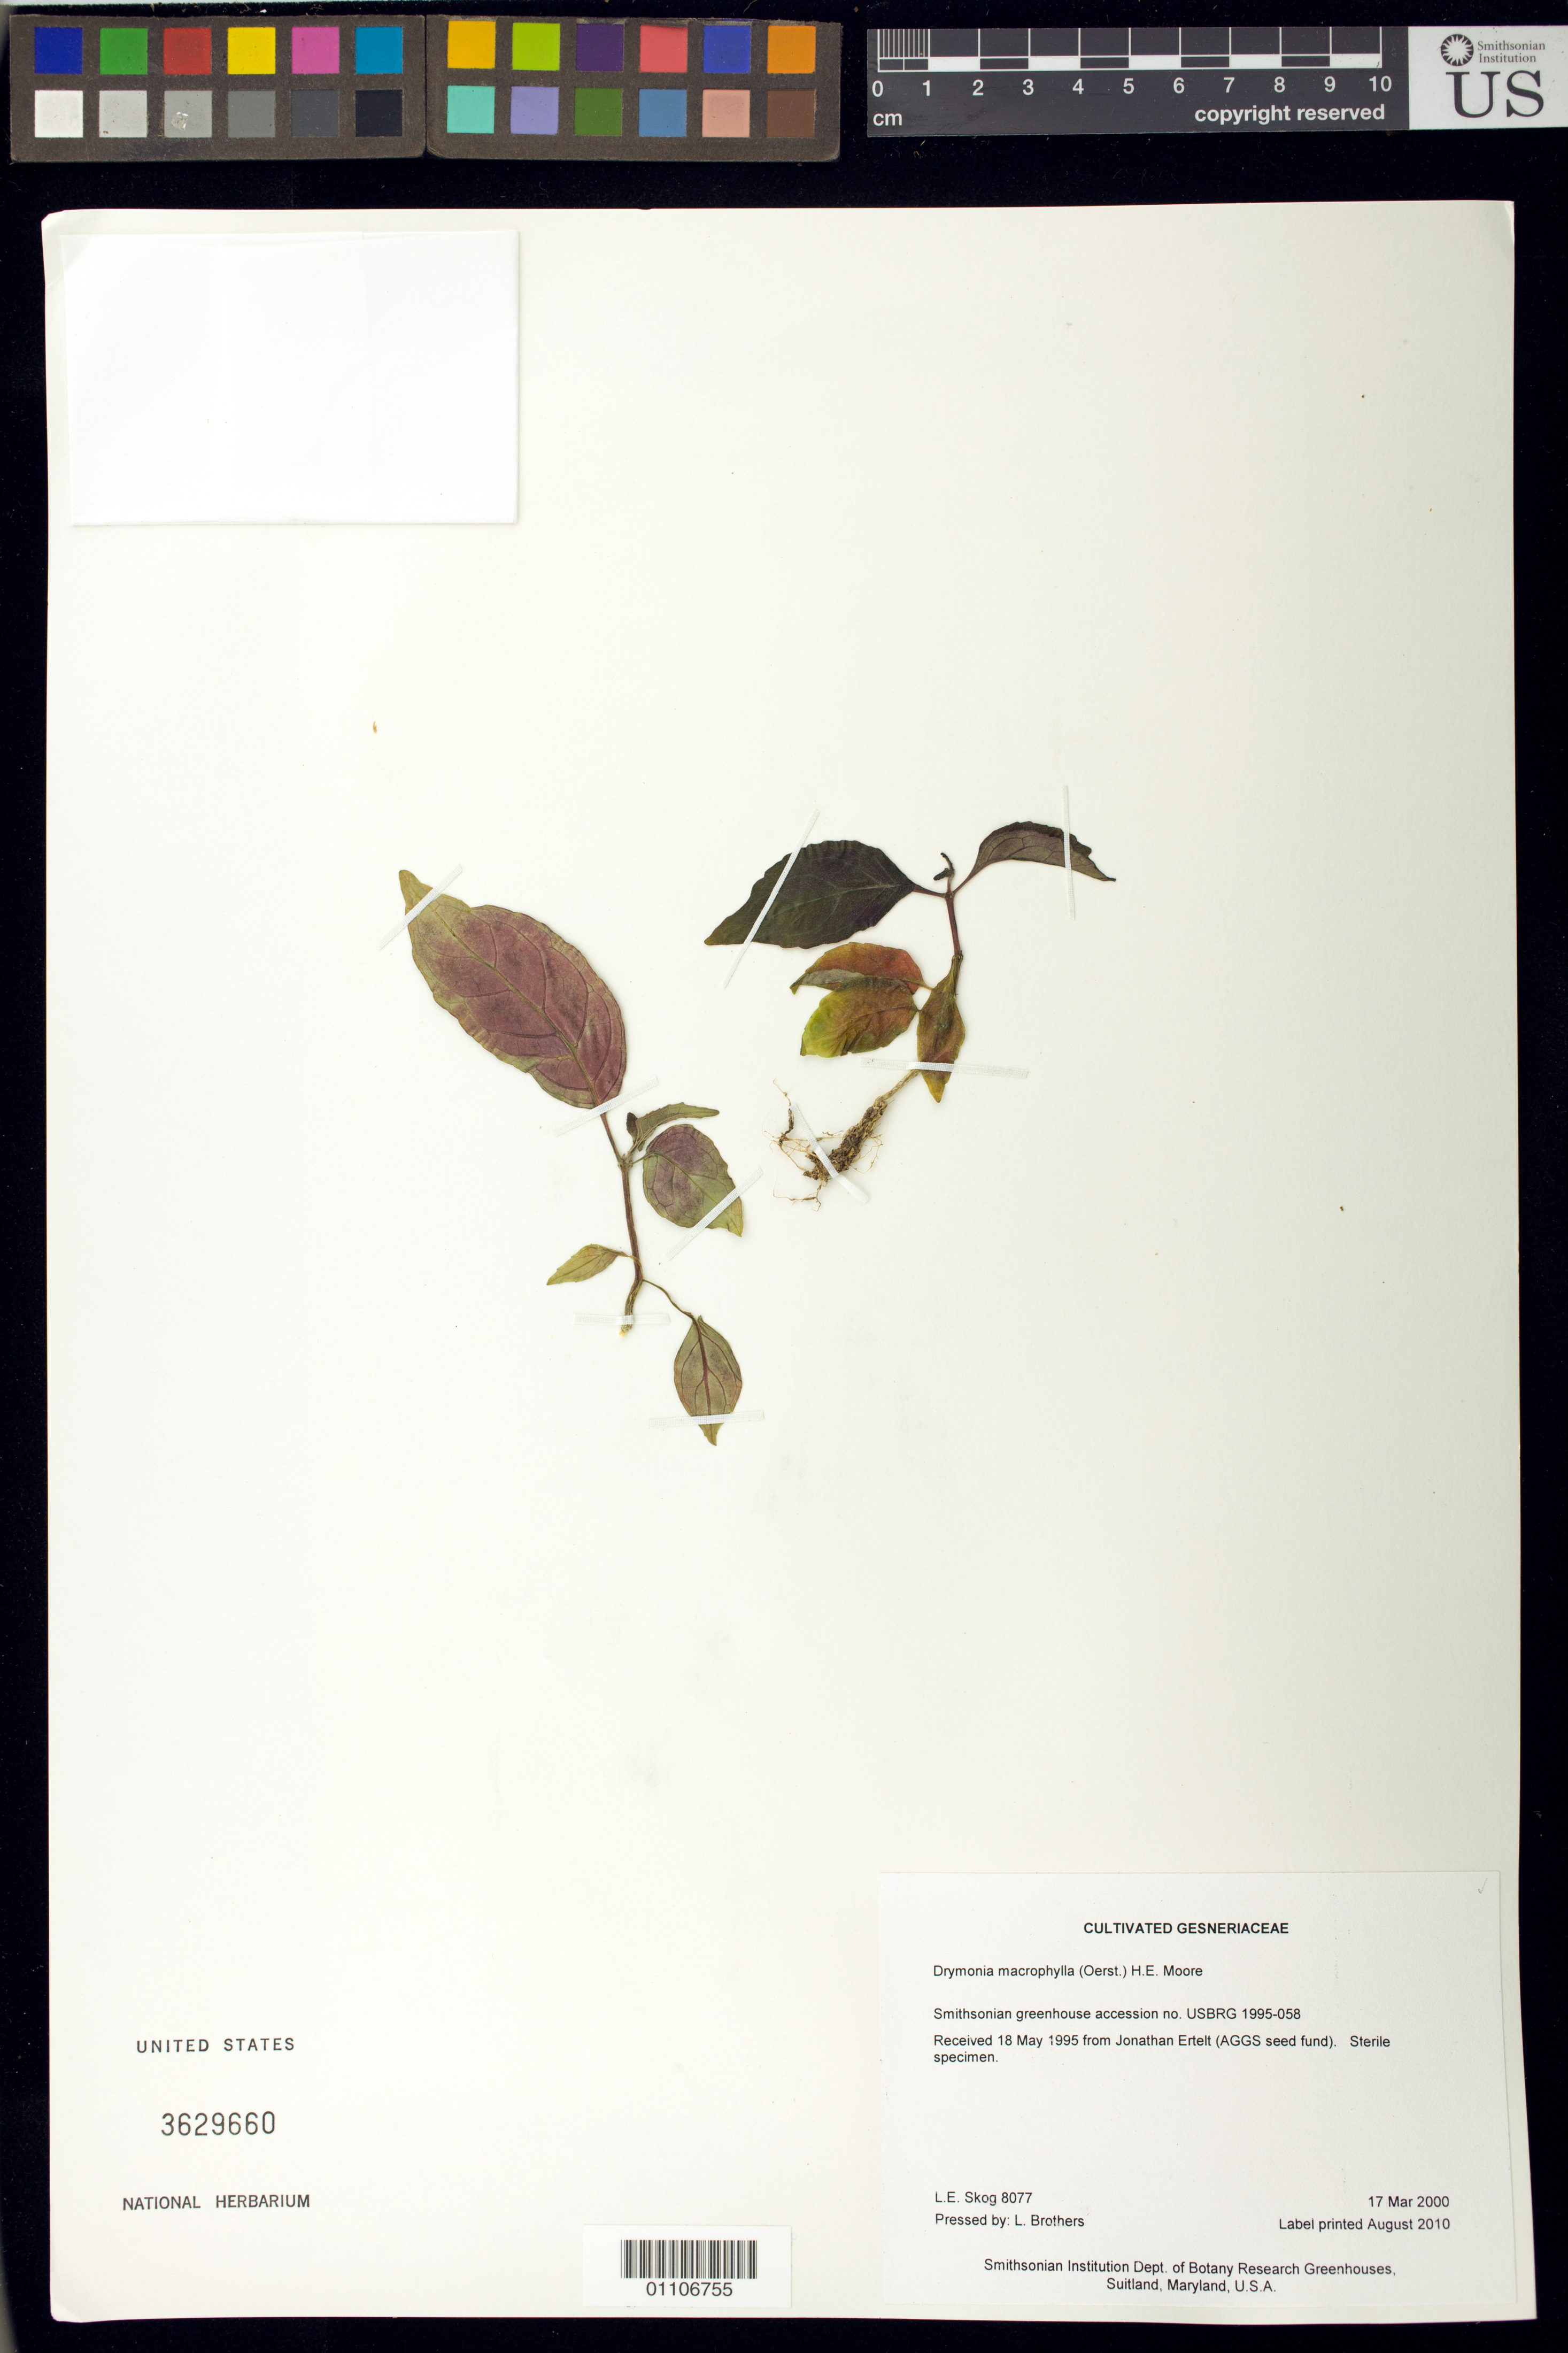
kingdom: Plantae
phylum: Tracheophyta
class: Magnoliopsida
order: Lamiales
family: Gesneriaceae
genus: Drymonia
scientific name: Drymonia macrophylla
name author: (Oerst.) H.E. Moore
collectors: L. E. Skog & L. Brothers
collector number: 8077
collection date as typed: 17 Mar 2000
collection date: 2000-03-17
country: United States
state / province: Maryland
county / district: Prince George's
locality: Smithsonian Institution Dept. of Botany Research Greenhouses, Suitland, Maryland, U.S.A.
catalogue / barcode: US 3629660